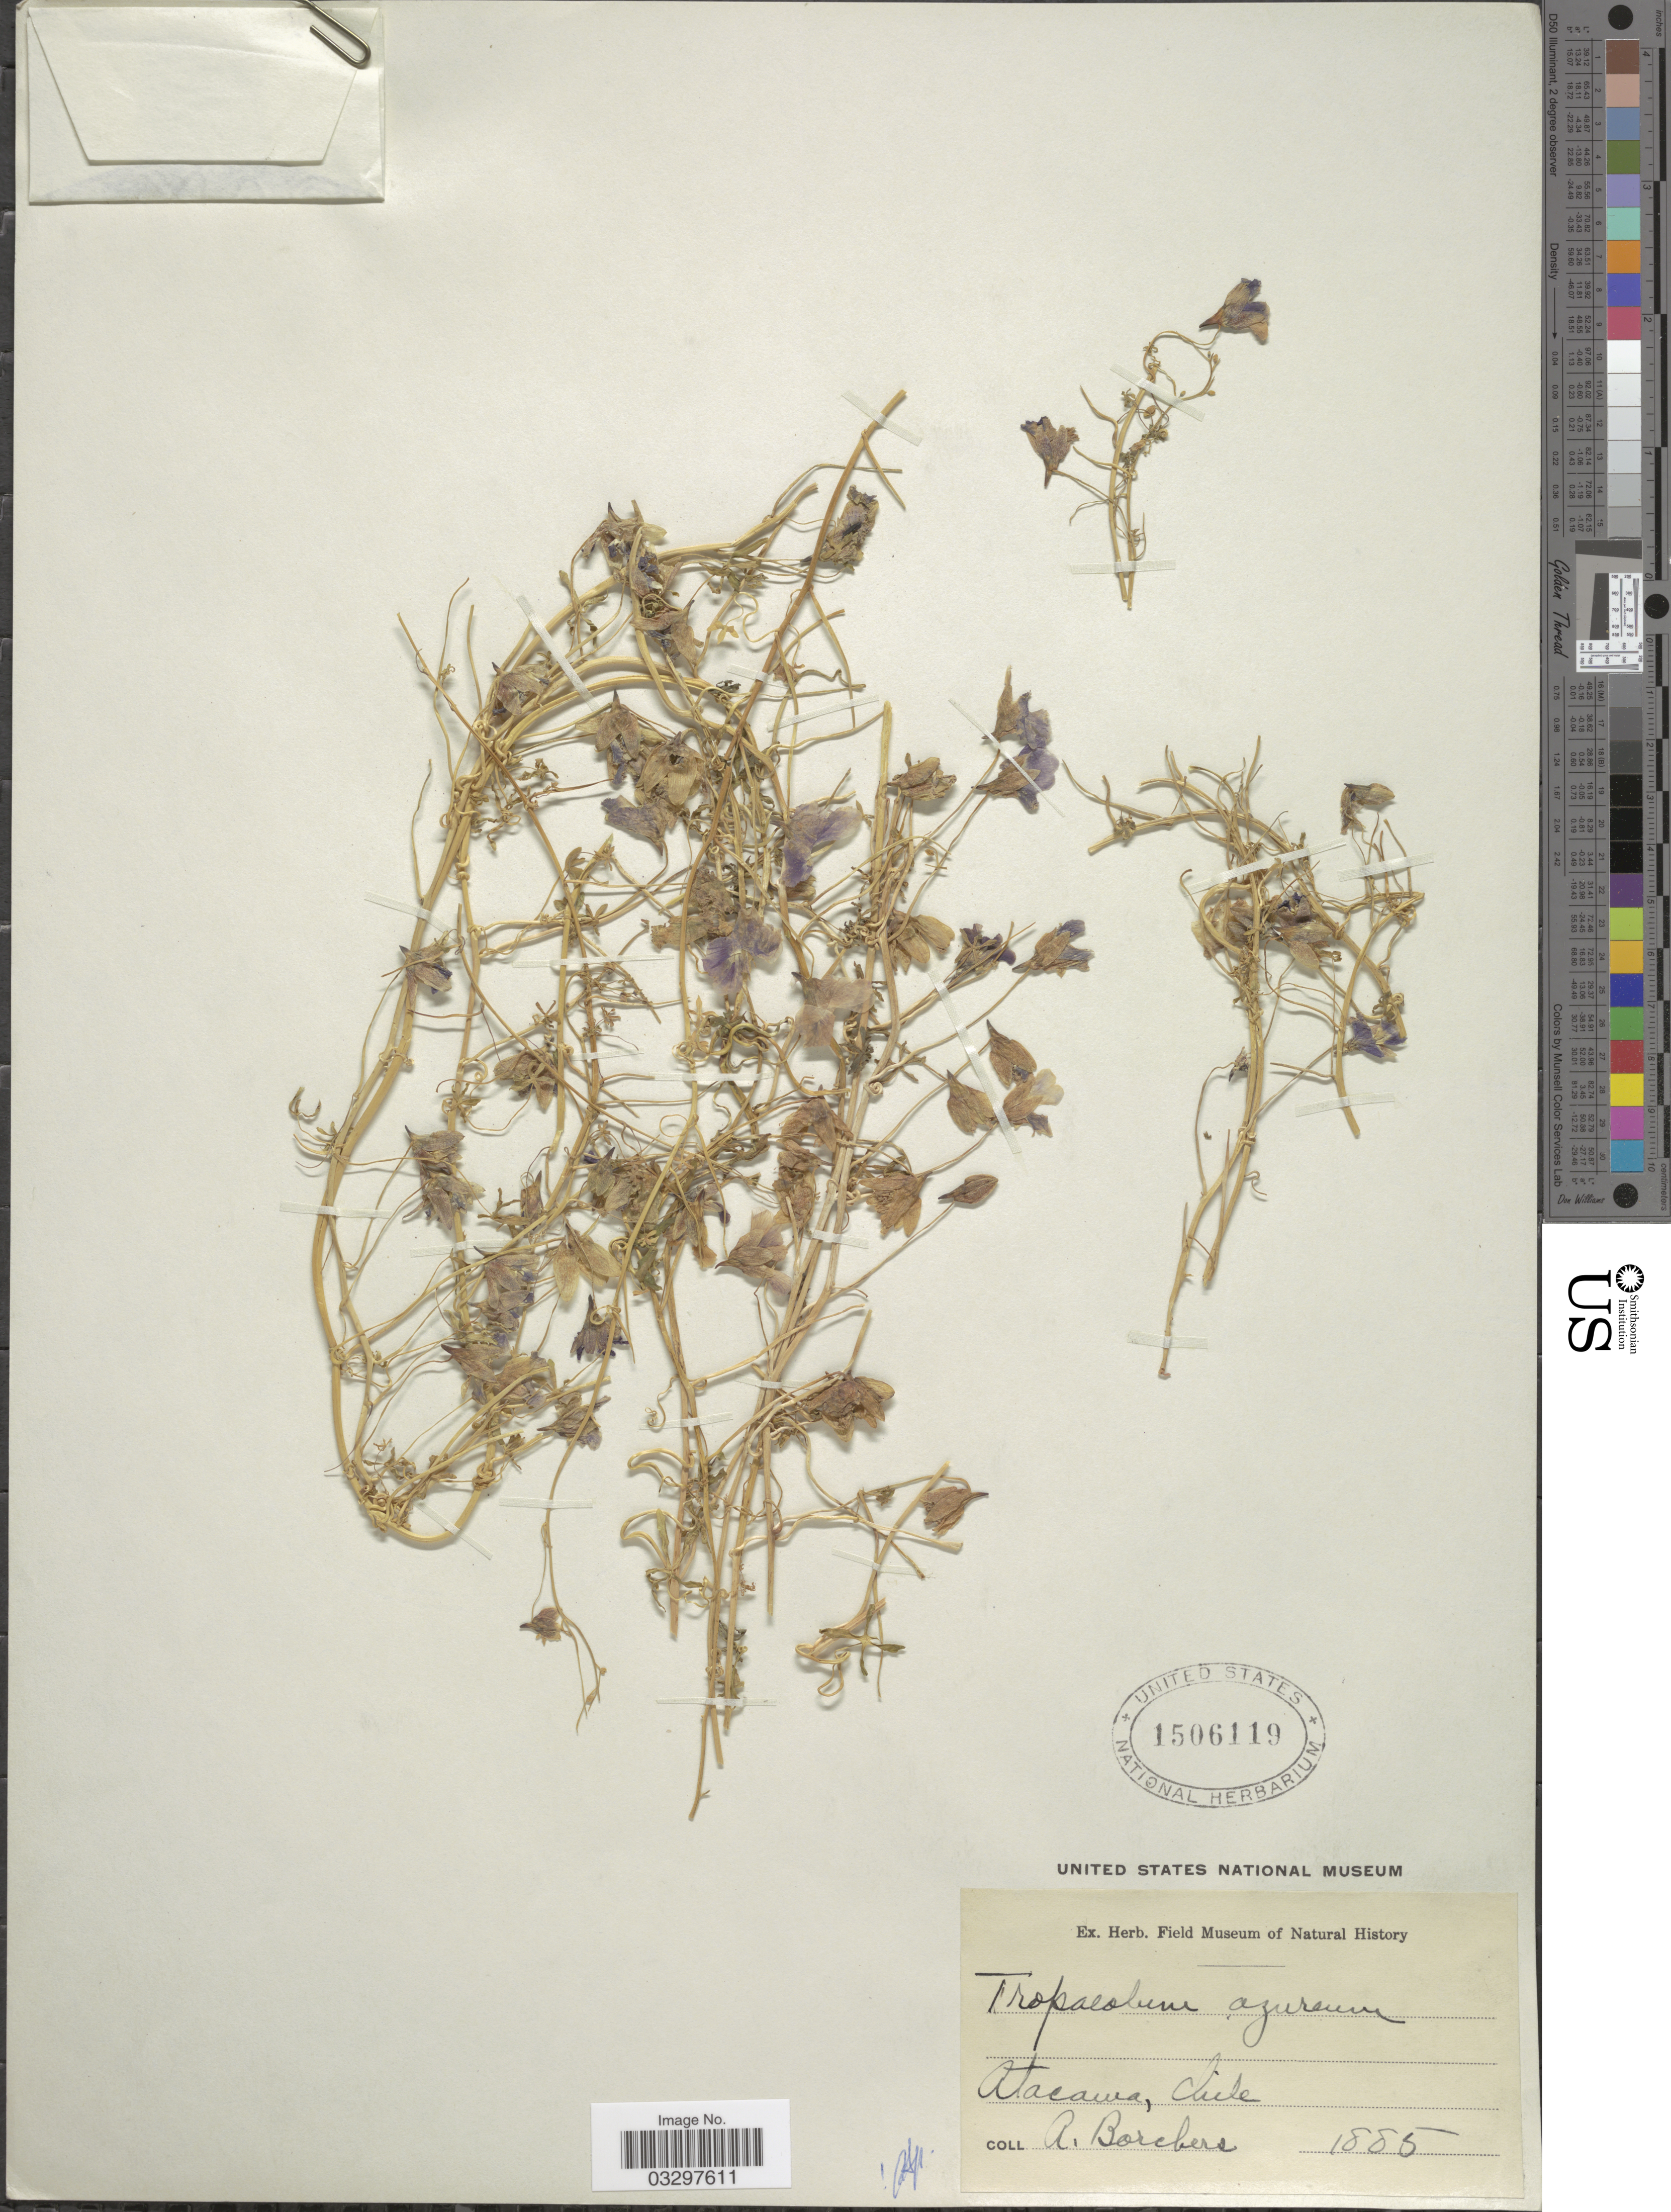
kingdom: Plantae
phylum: Tracheophyta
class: Magnoliopsida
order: Brassicales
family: Tropaeolaceae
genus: Tropaeolum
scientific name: Tropaeolum azureum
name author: Bertero ex Colla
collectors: A. Borchers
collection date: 1885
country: Chile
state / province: Atacama (III)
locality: Atacama.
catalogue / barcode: US 1506119